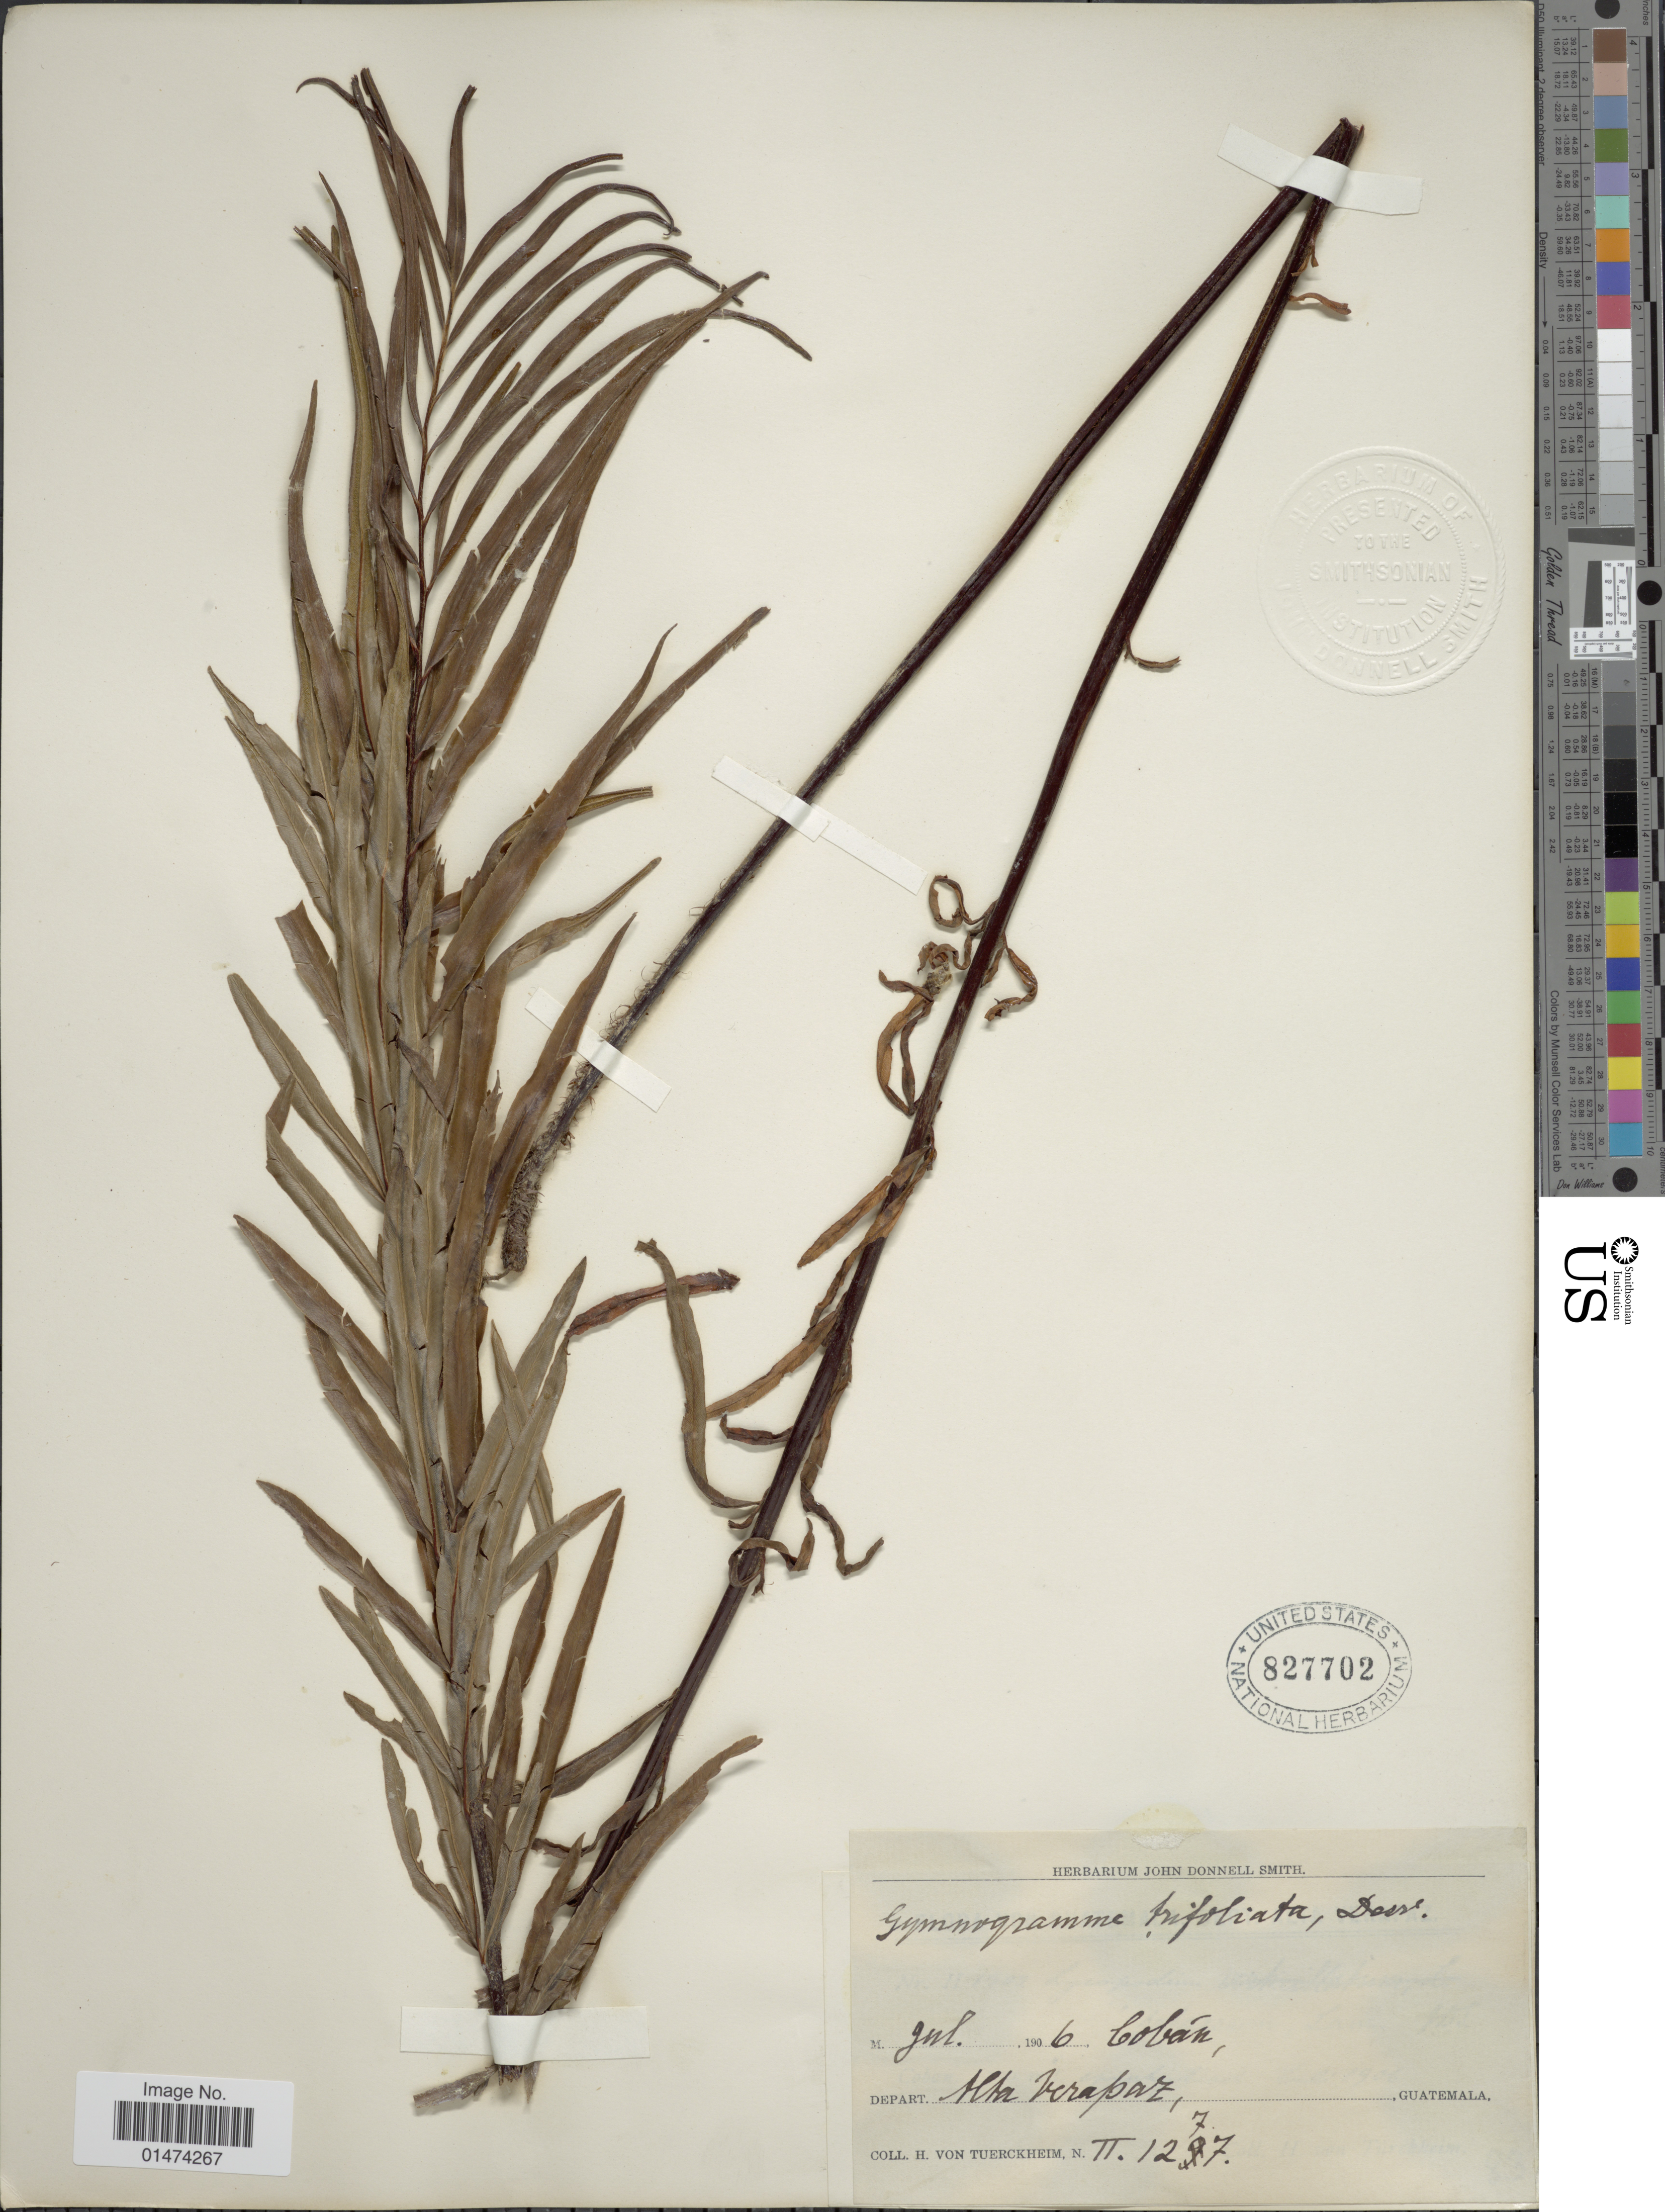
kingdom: Plantae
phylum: Tracheophyta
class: Polypodiopsida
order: Polypodiales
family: Pteridaceae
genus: Pityrogramma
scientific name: Pityrogramma trifoliata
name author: (L.) R.M. Tryon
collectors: H. von Tuerckheim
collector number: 21277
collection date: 1906-07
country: Guatemala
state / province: Alta Verapaz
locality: Depart. Alta Verapaz, Guatemala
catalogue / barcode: US 827702